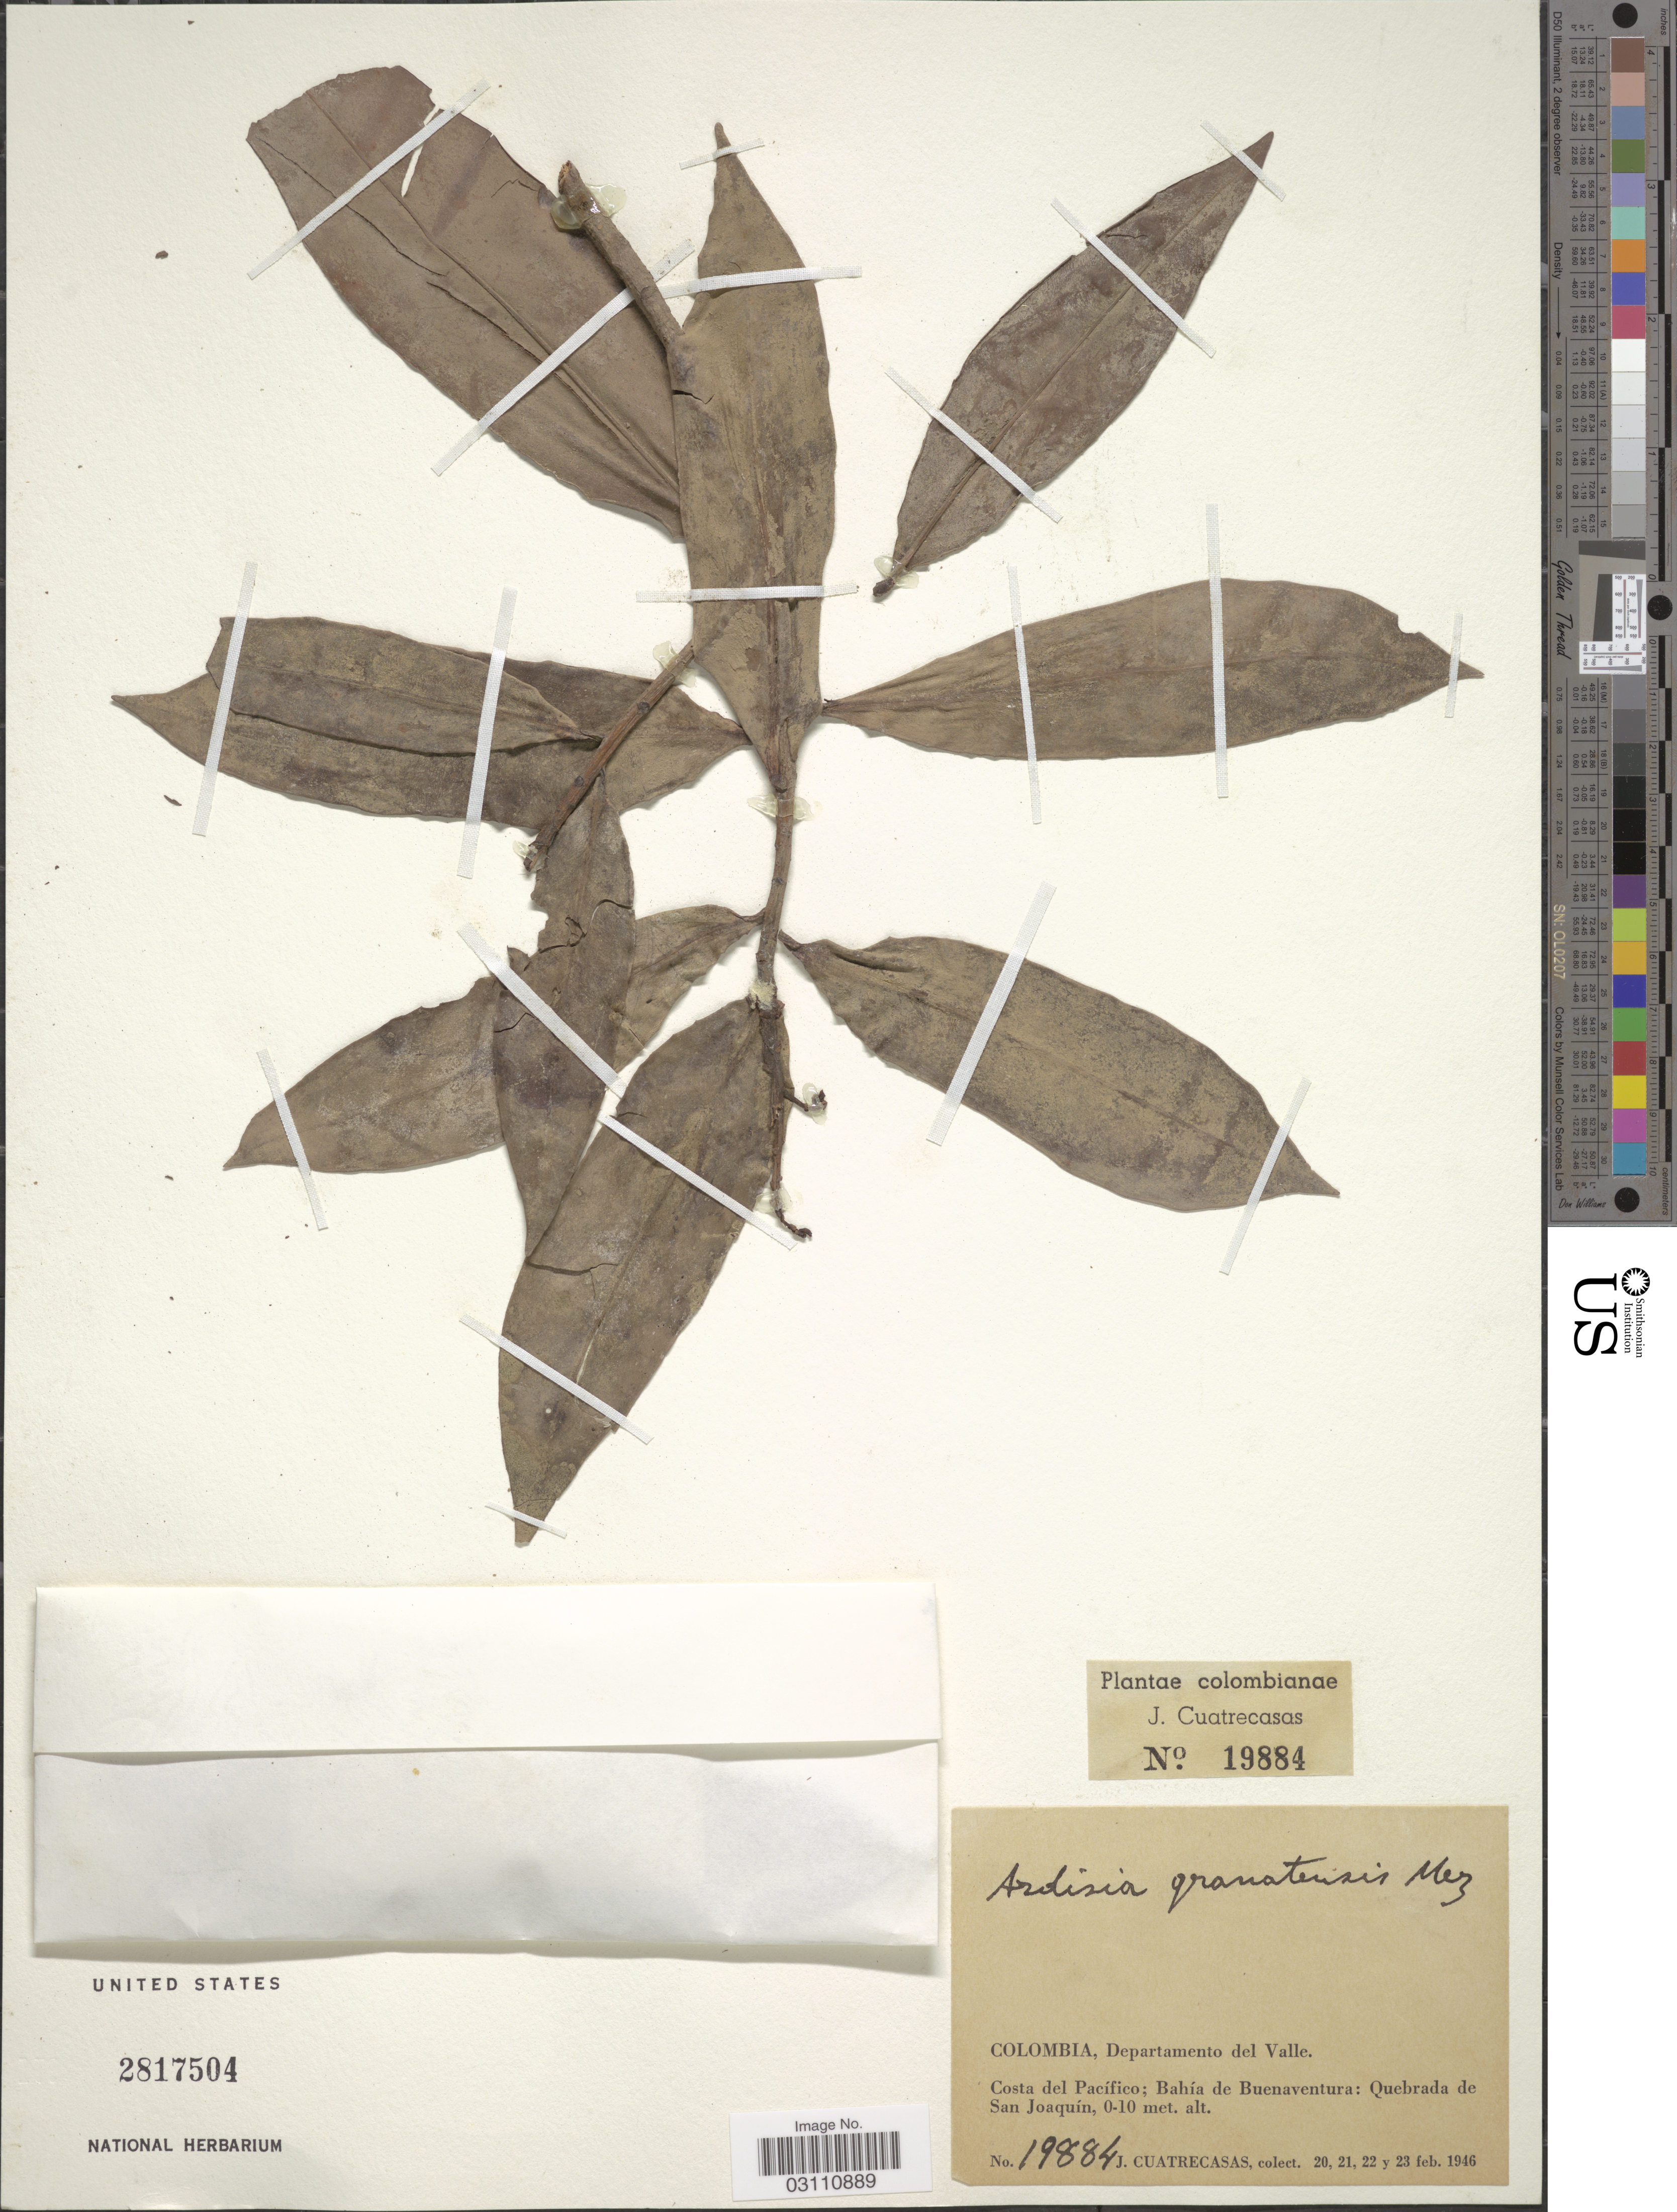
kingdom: Plantae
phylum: Tracheophyta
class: Magnoliopsida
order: Ericales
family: Primulaceae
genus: Ardisia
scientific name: Ardisia granatensis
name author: Mez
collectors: J. Cuatrecasas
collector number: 19884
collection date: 1946-02-20/1946-02-23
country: Colombia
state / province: Valle del Cauca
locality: Departamento del Valle. Costa del Pacífico; Bahía de Buenaventura: Quebrada de San Joaquín.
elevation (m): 0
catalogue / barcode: US 2817504